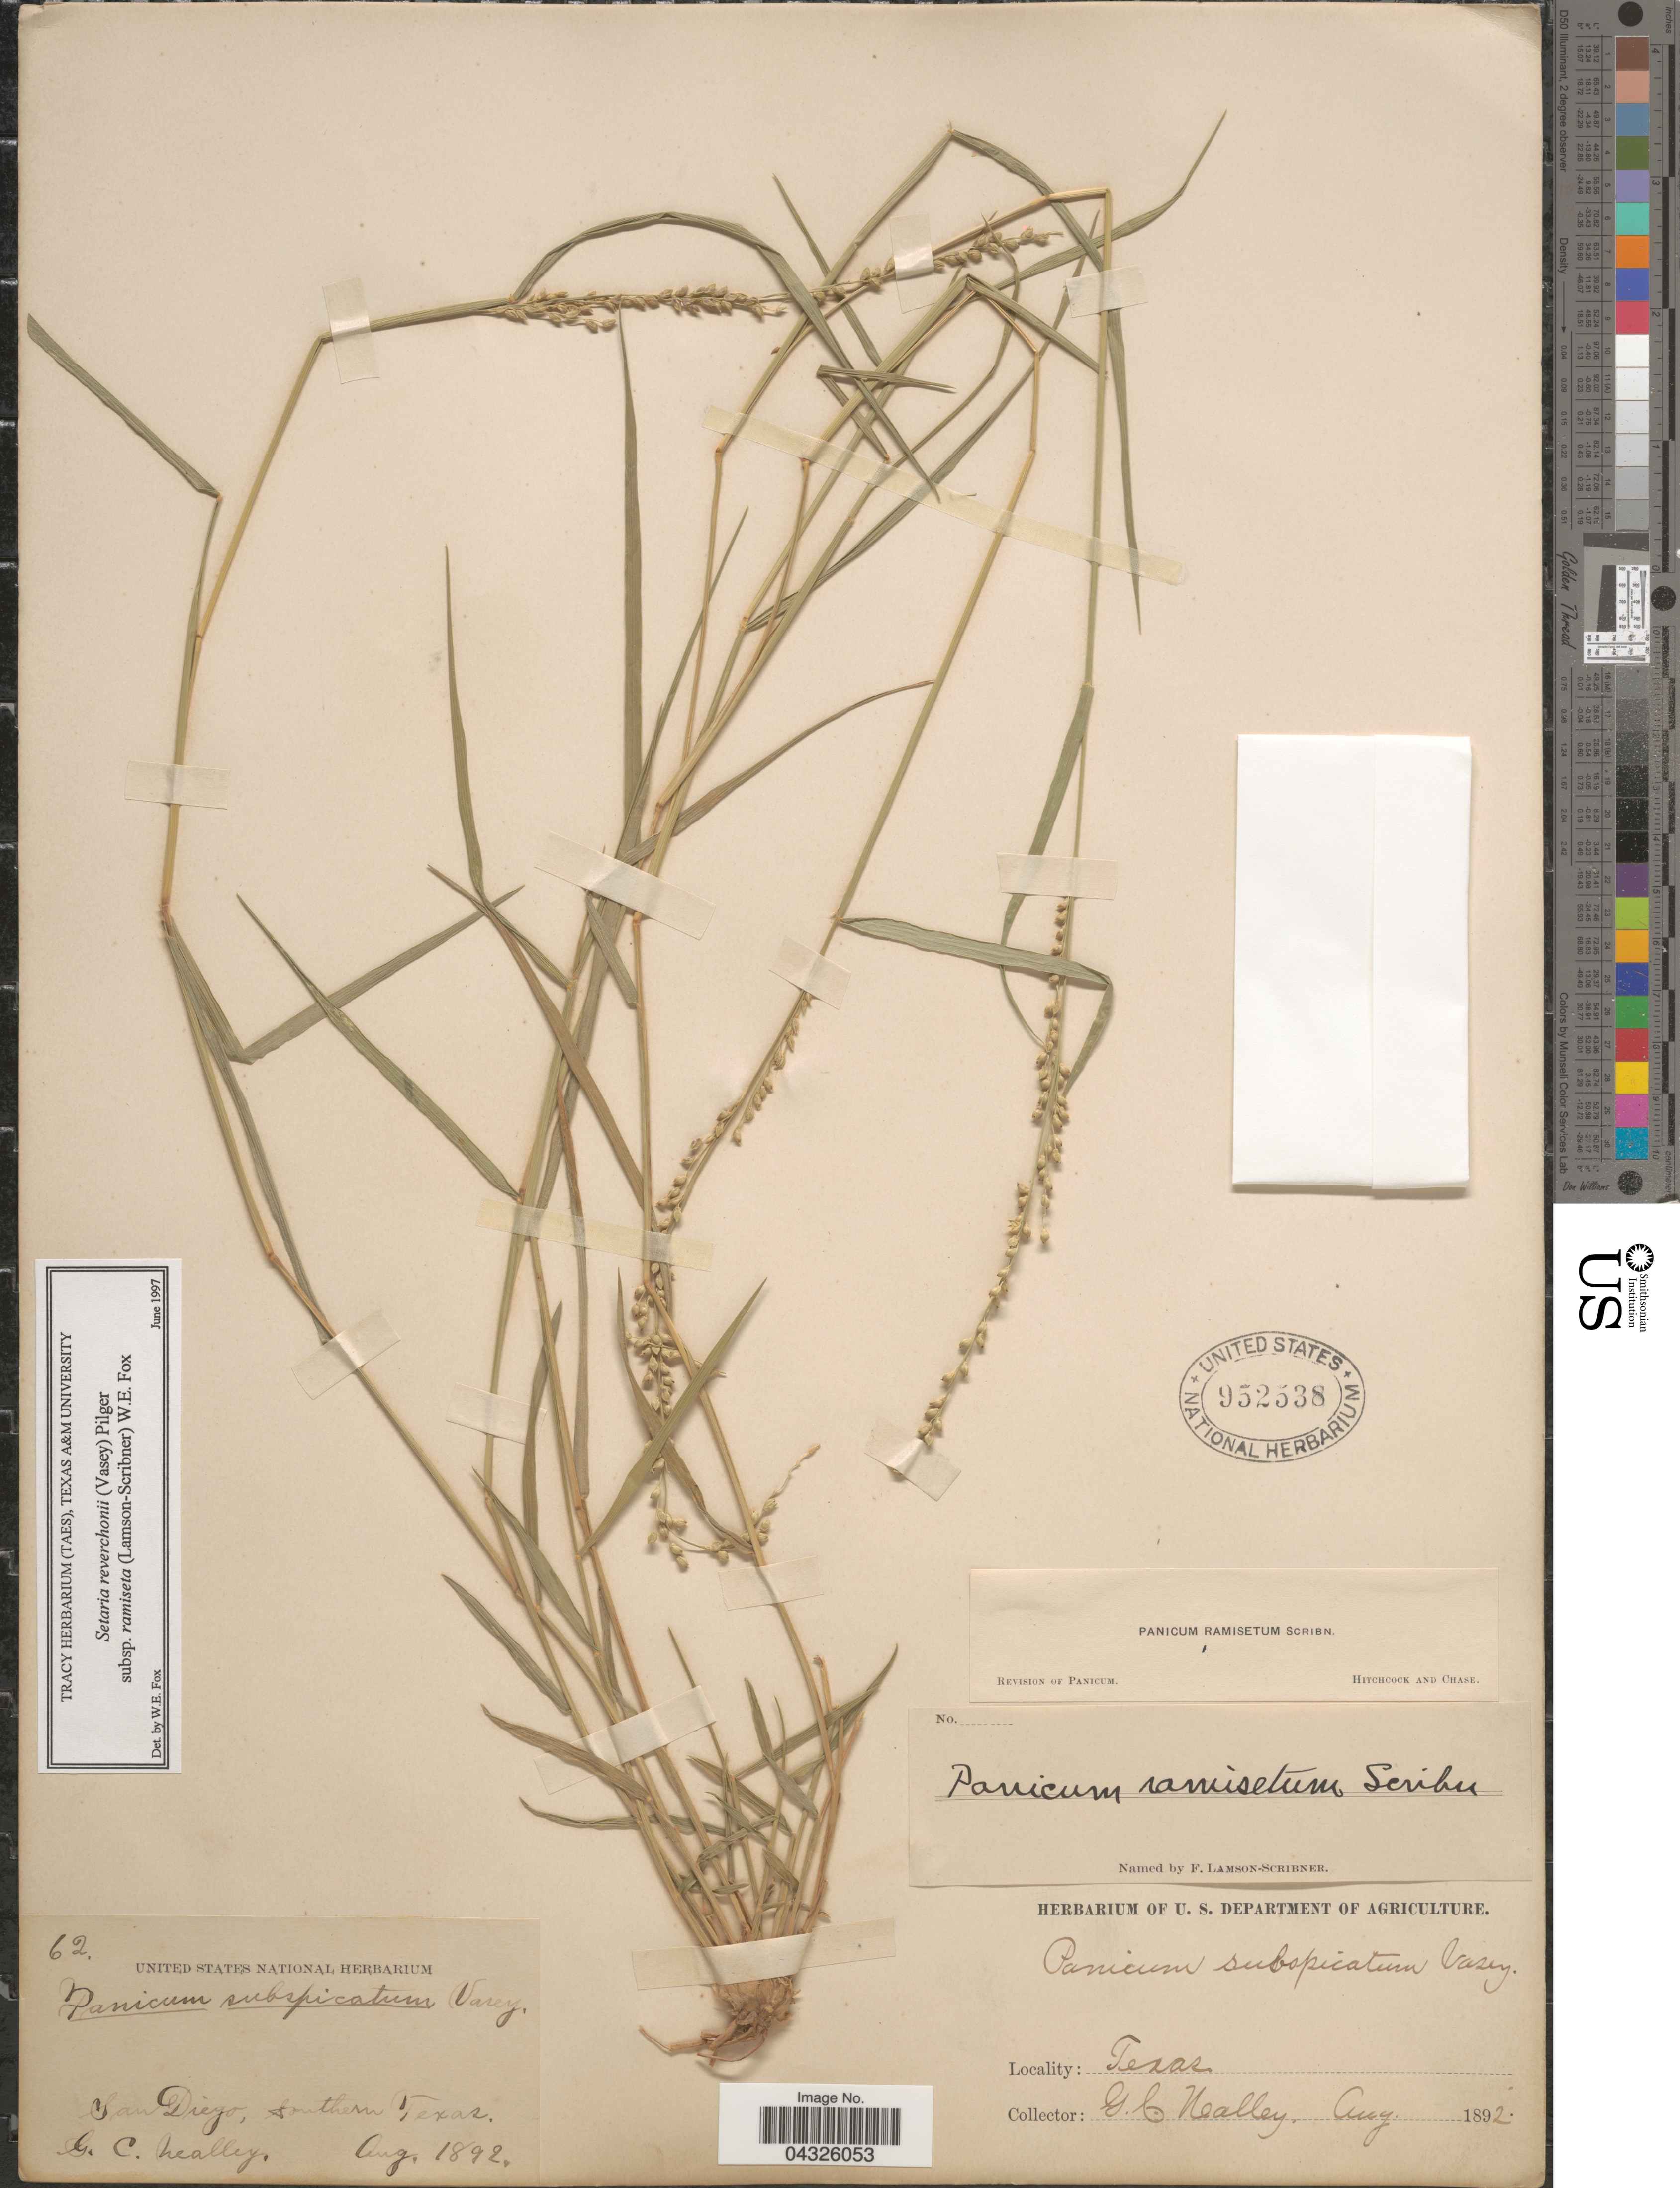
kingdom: Plantae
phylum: Tracheophyta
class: Liliopsida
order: Poales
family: Poaceae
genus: Setaria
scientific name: Setaria reverchonii subsp. ramiseta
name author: (Scribn.) W.E. Fox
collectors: G. Neally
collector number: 62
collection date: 1892-08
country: United States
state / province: Texas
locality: San Diego, Southern Texas.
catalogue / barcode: US 952538